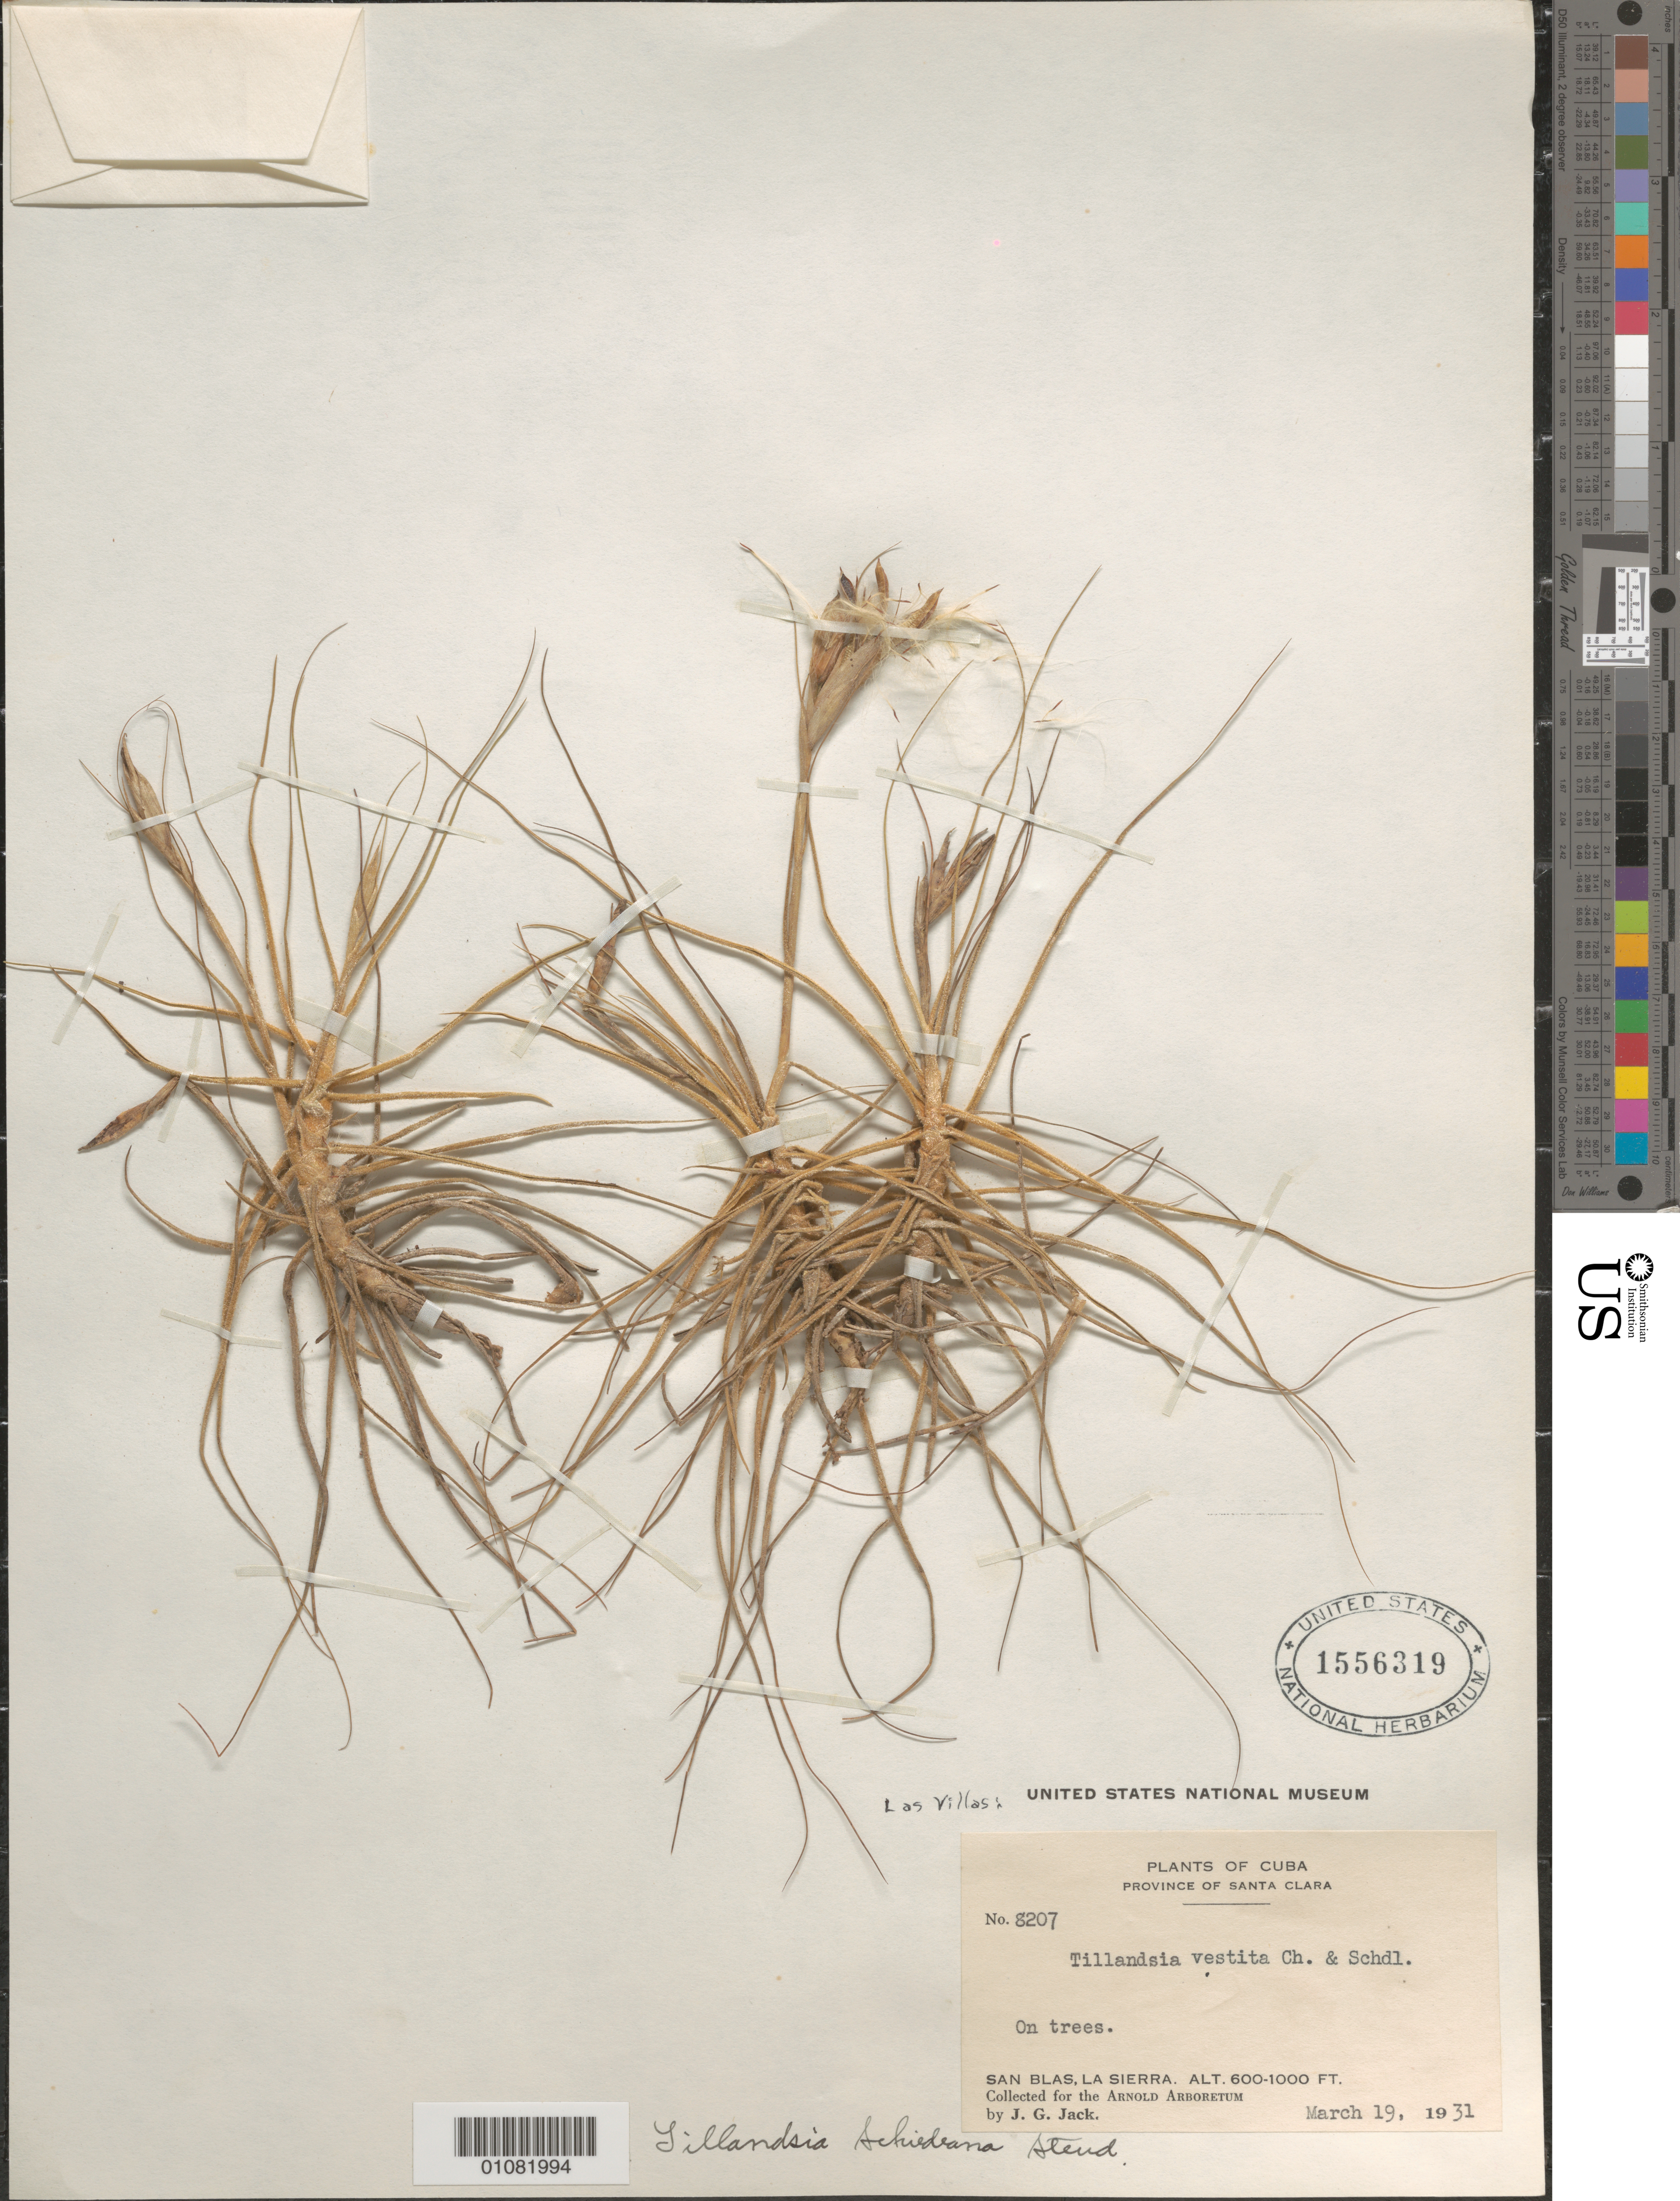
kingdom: Plantae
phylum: Tracheophyta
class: Liliopsida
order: Poales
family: Bromeliaceae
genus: Tillandsia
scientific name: Tillandsia schiedeana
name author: Steud.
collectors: J. G. Jack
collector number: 8207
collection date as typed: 19 Mar 1931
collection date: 1931-03-19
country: Cuba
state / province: Matanzas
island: Cuba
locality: San Blas, La Sierra, Santa Clara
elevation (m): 183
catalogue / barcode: US 1556319